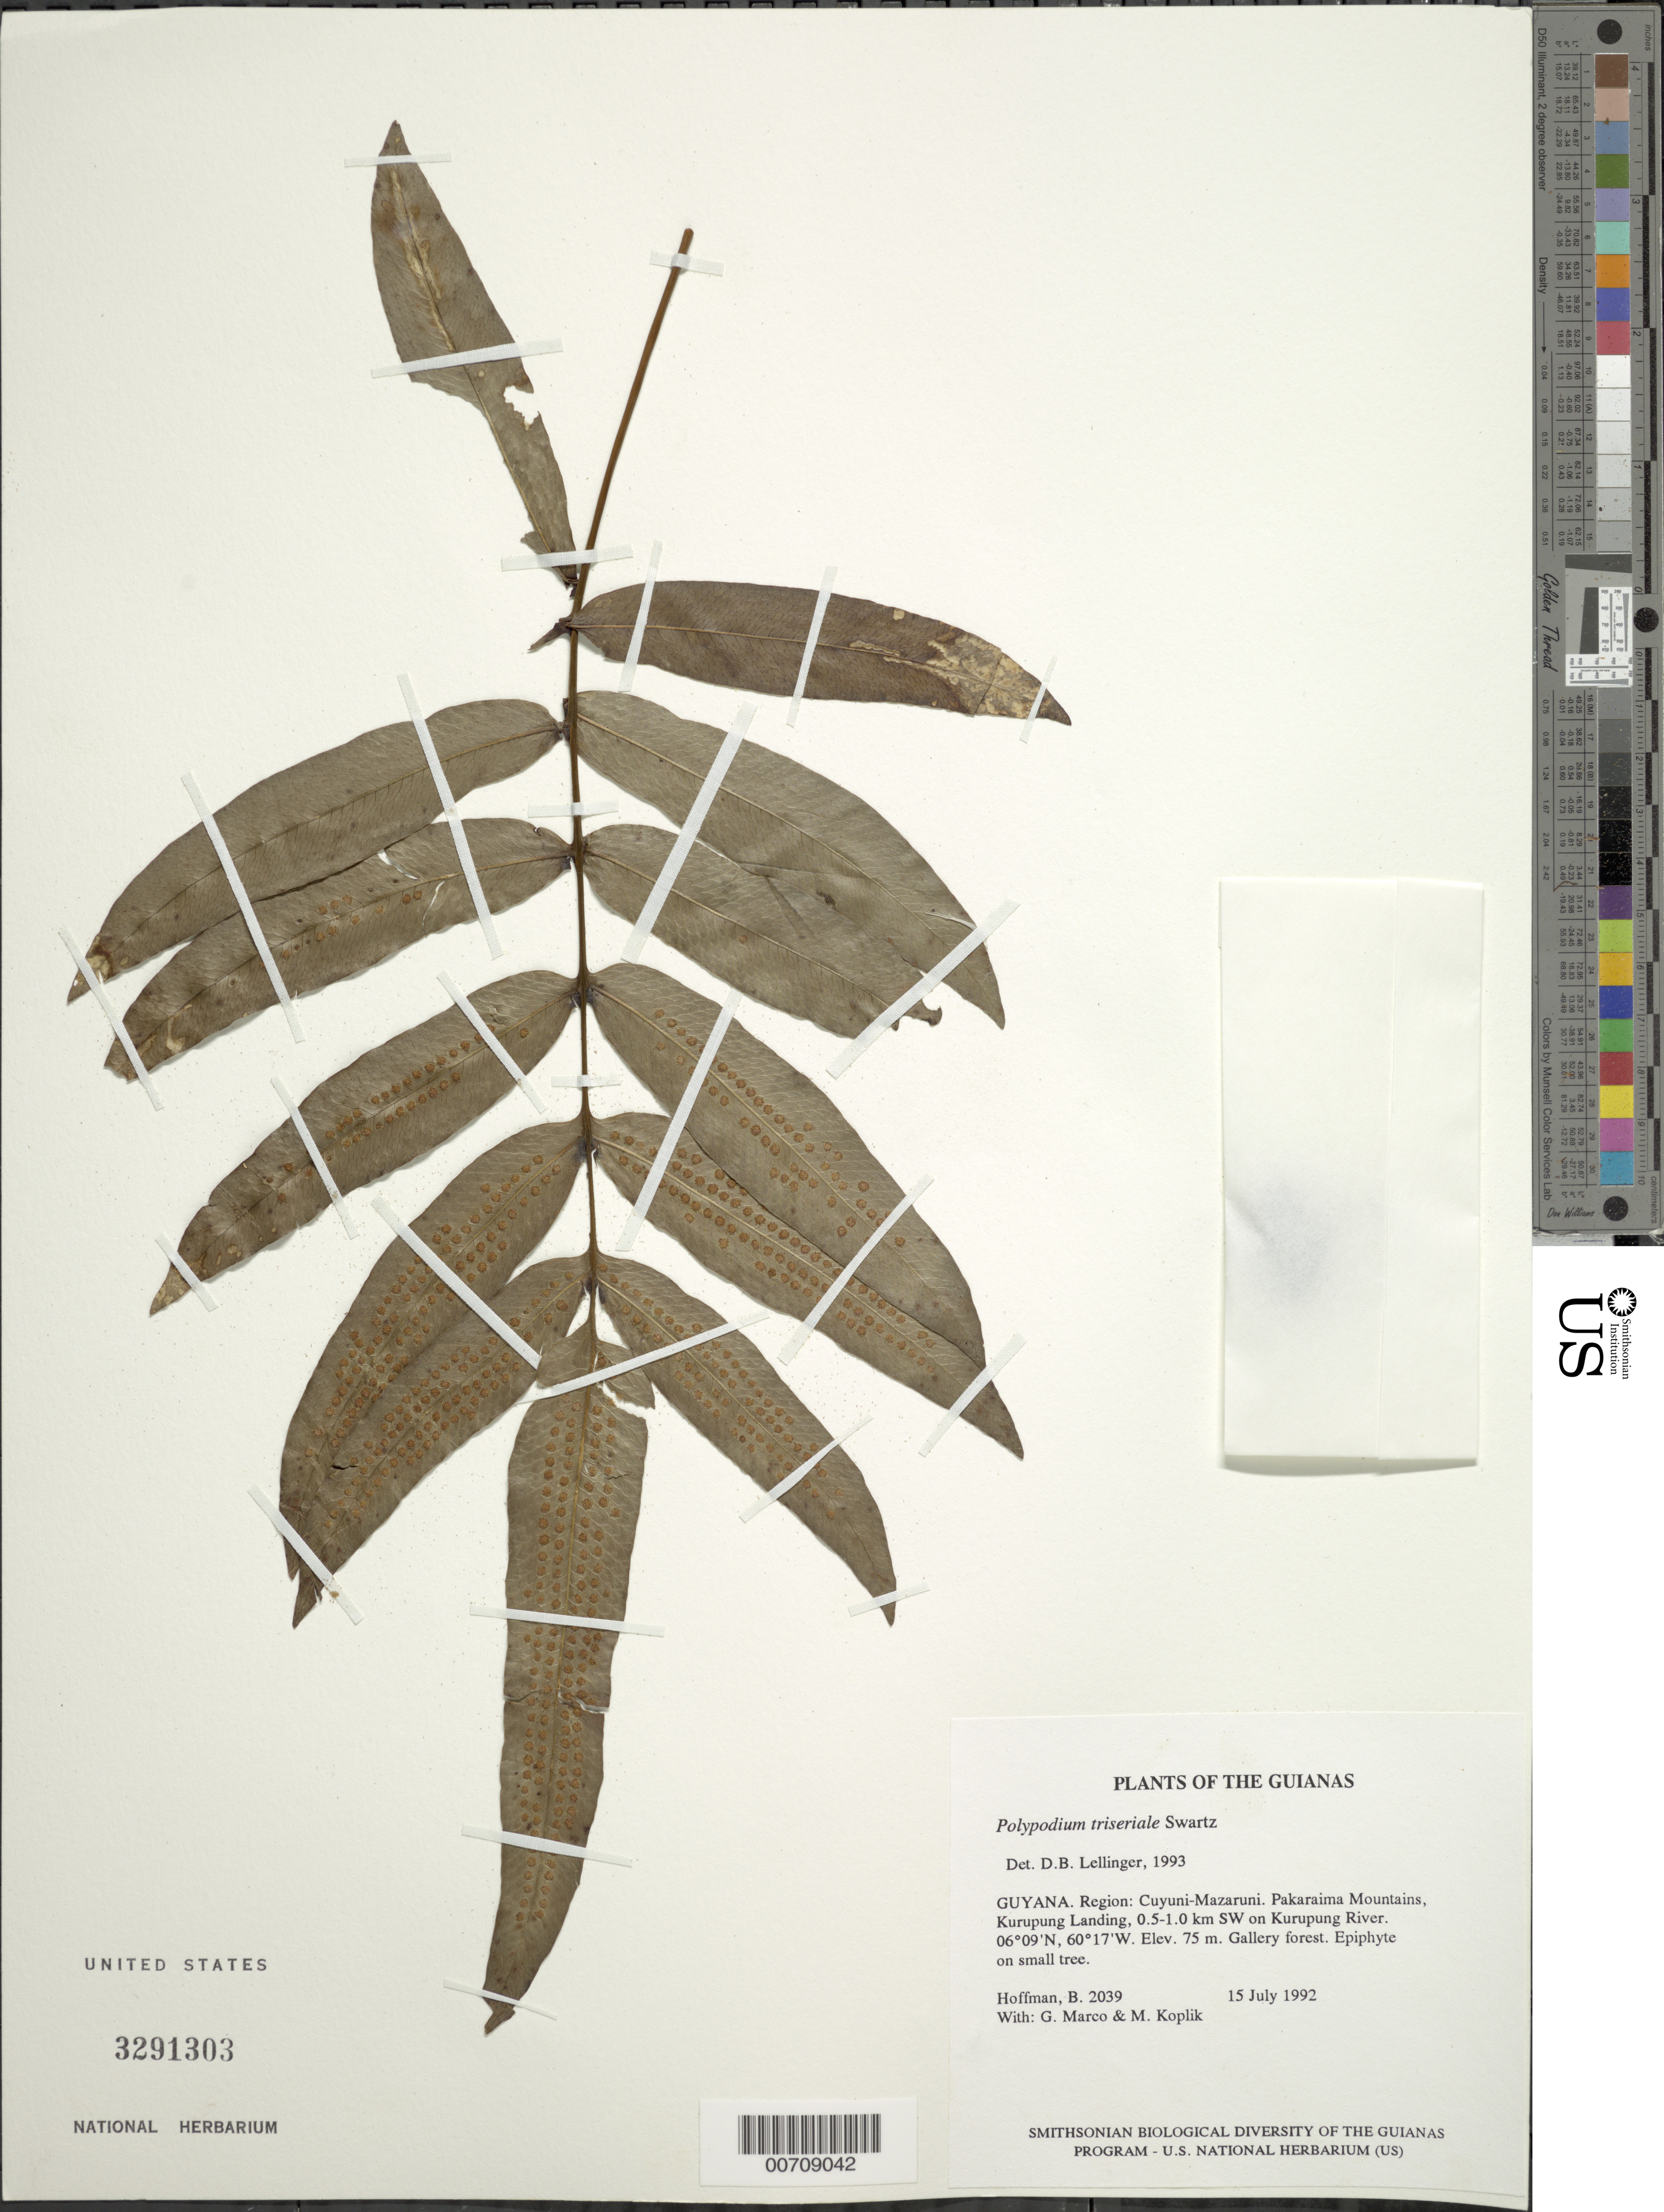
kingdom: Plantae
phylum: Tracheophyta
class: Polypodiopsida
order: Polypodiales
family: Polypodiaceae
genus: Serpocaulon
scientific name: Serpocaulon triseriale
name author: (Sw.) A.R. Sm.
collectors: B. Hoffman, G. Marco & M. Koplik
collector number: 2039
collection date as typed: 15 July 1992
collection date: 1992-07-15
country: Guyana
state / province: Cuyuni-Mazaruni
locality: Pakaraima Mountains, Kurupung Landing, 0.5-1.0 km SW on Kurupung River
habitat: Gallery forest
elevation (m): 75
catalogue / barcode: US 3291303